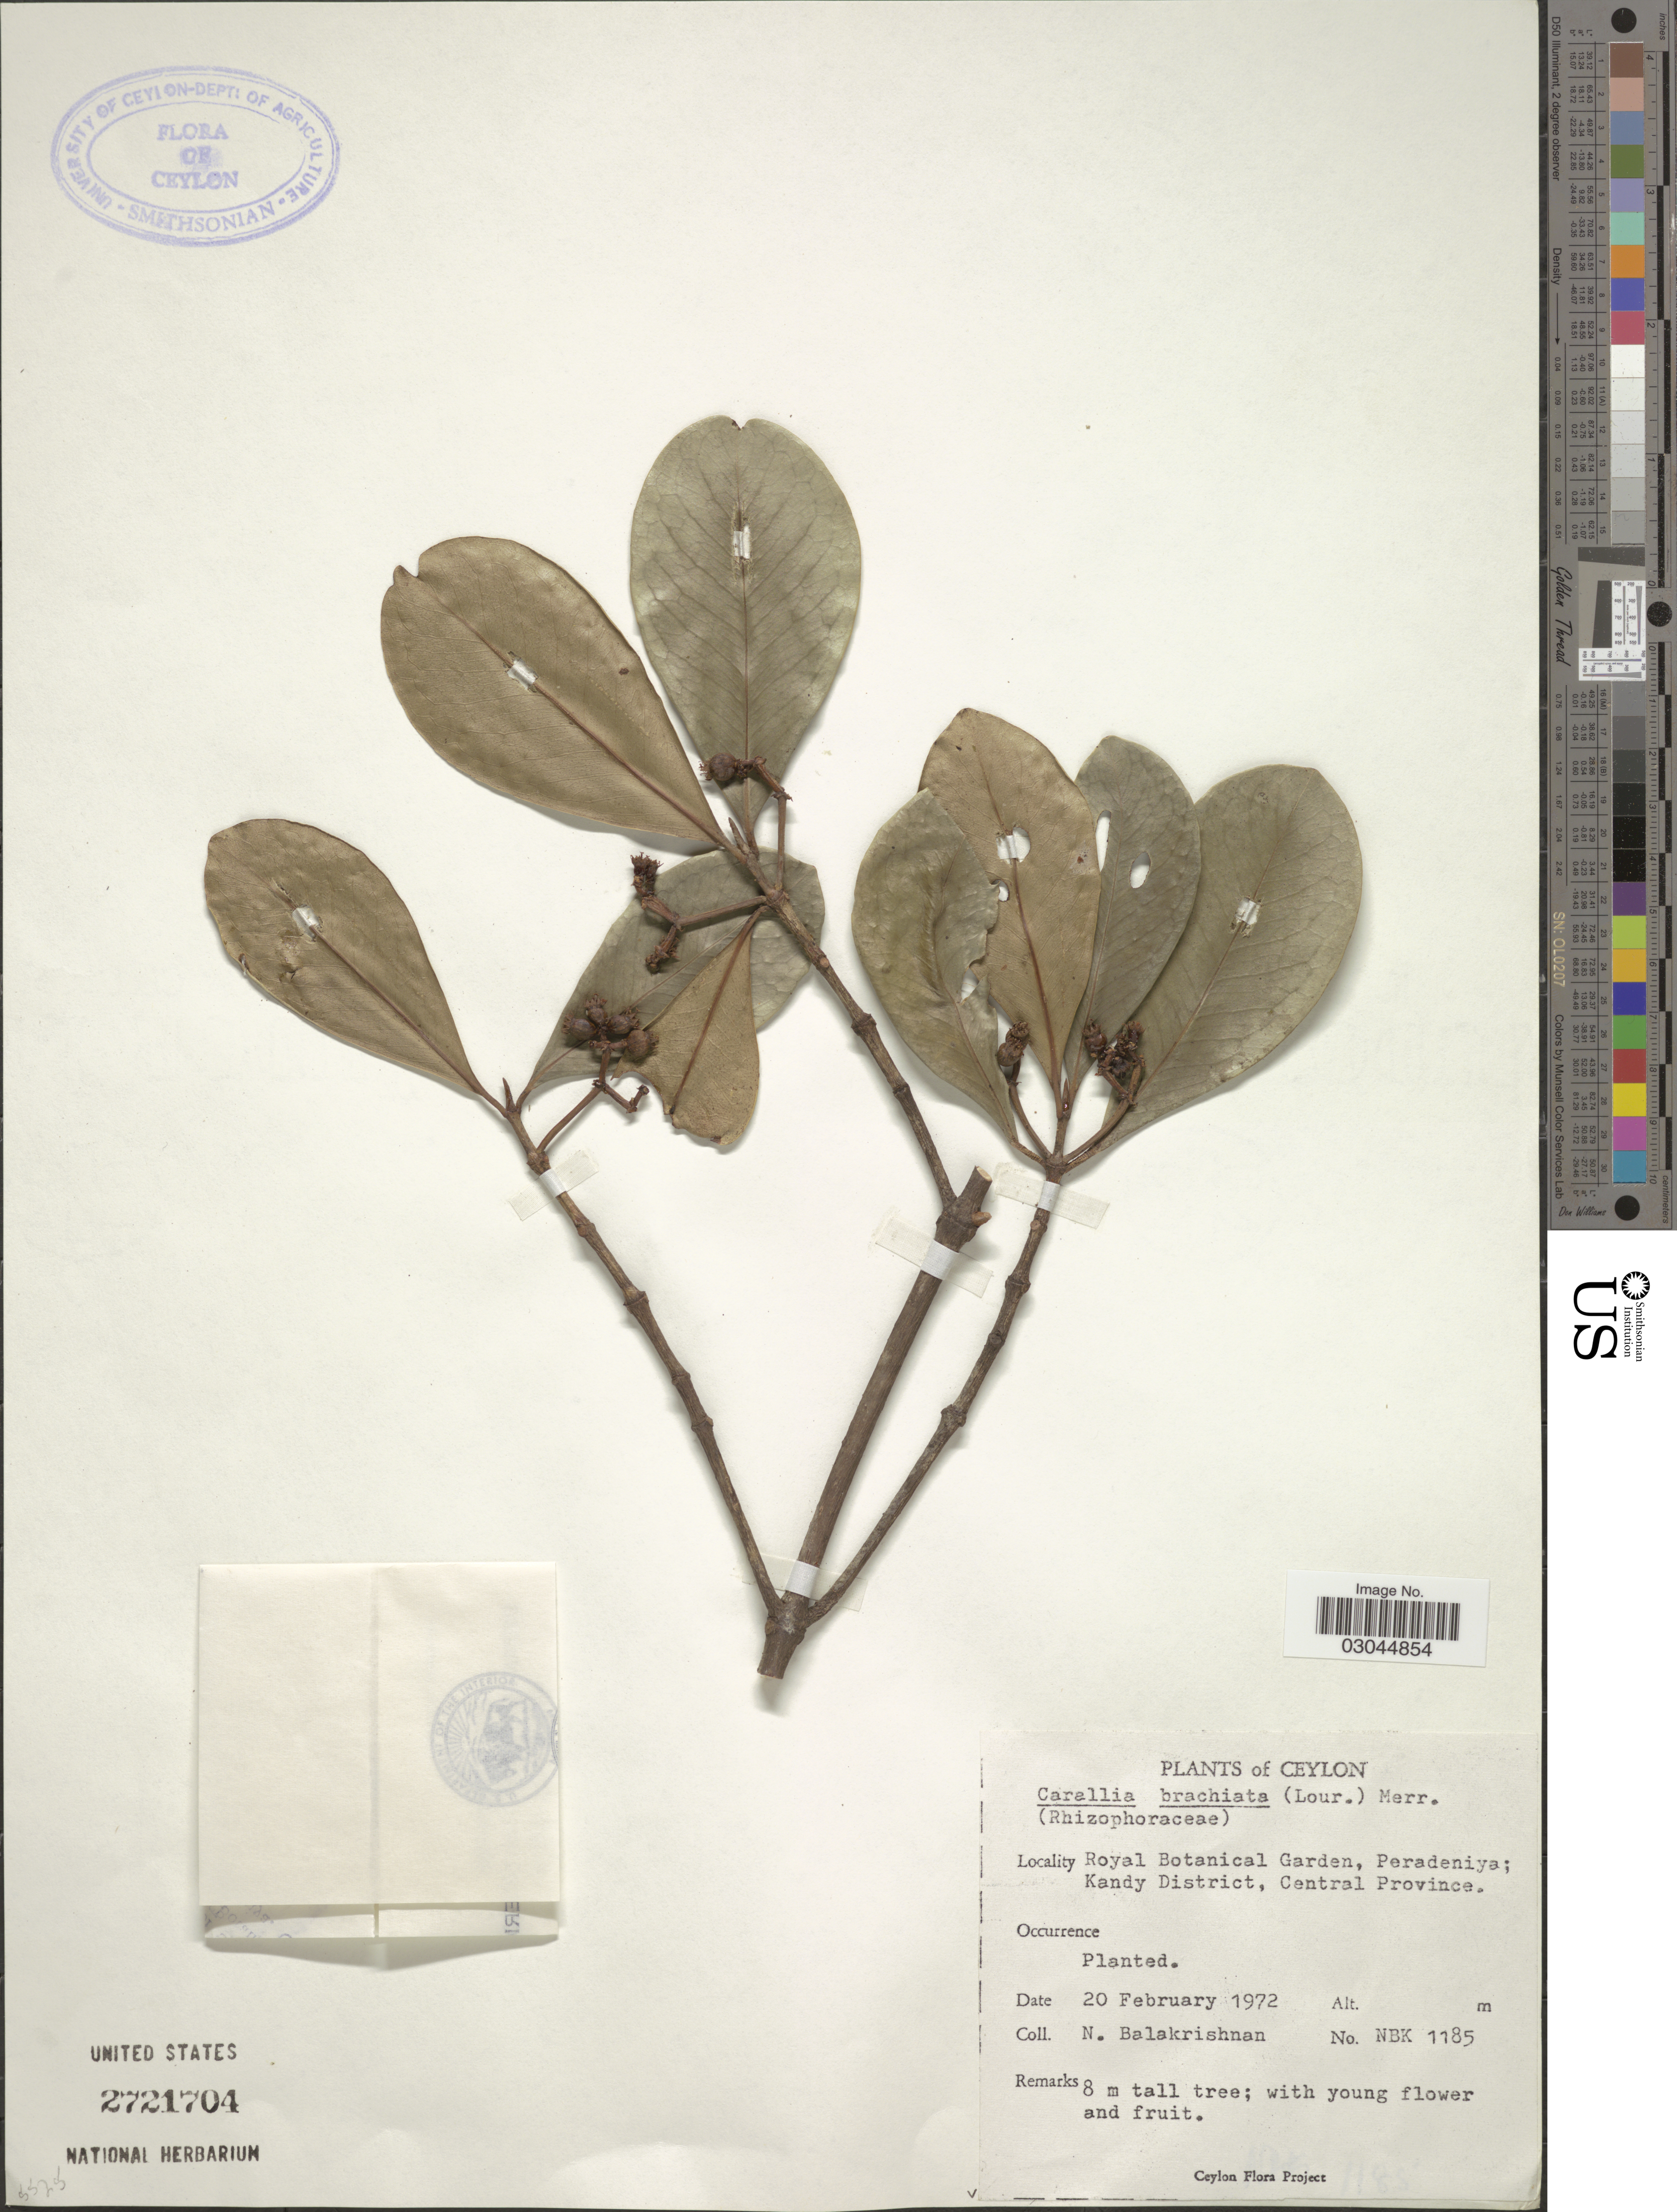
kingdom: Plantae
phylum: Tracheophyta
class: Magnoliopsida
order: Malpighiales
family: Rhizophoraceae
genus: Carallia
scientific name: Carallia brachiata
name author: (Lour.) Merr.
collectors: N. Balakrishnan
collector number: NBK 1185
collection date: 1972-02-20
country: Sri Lanka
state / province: Central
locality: Ceylon. Royal Botanical Garden, Peradeniya; Kandy District.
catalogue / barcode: US 2721704